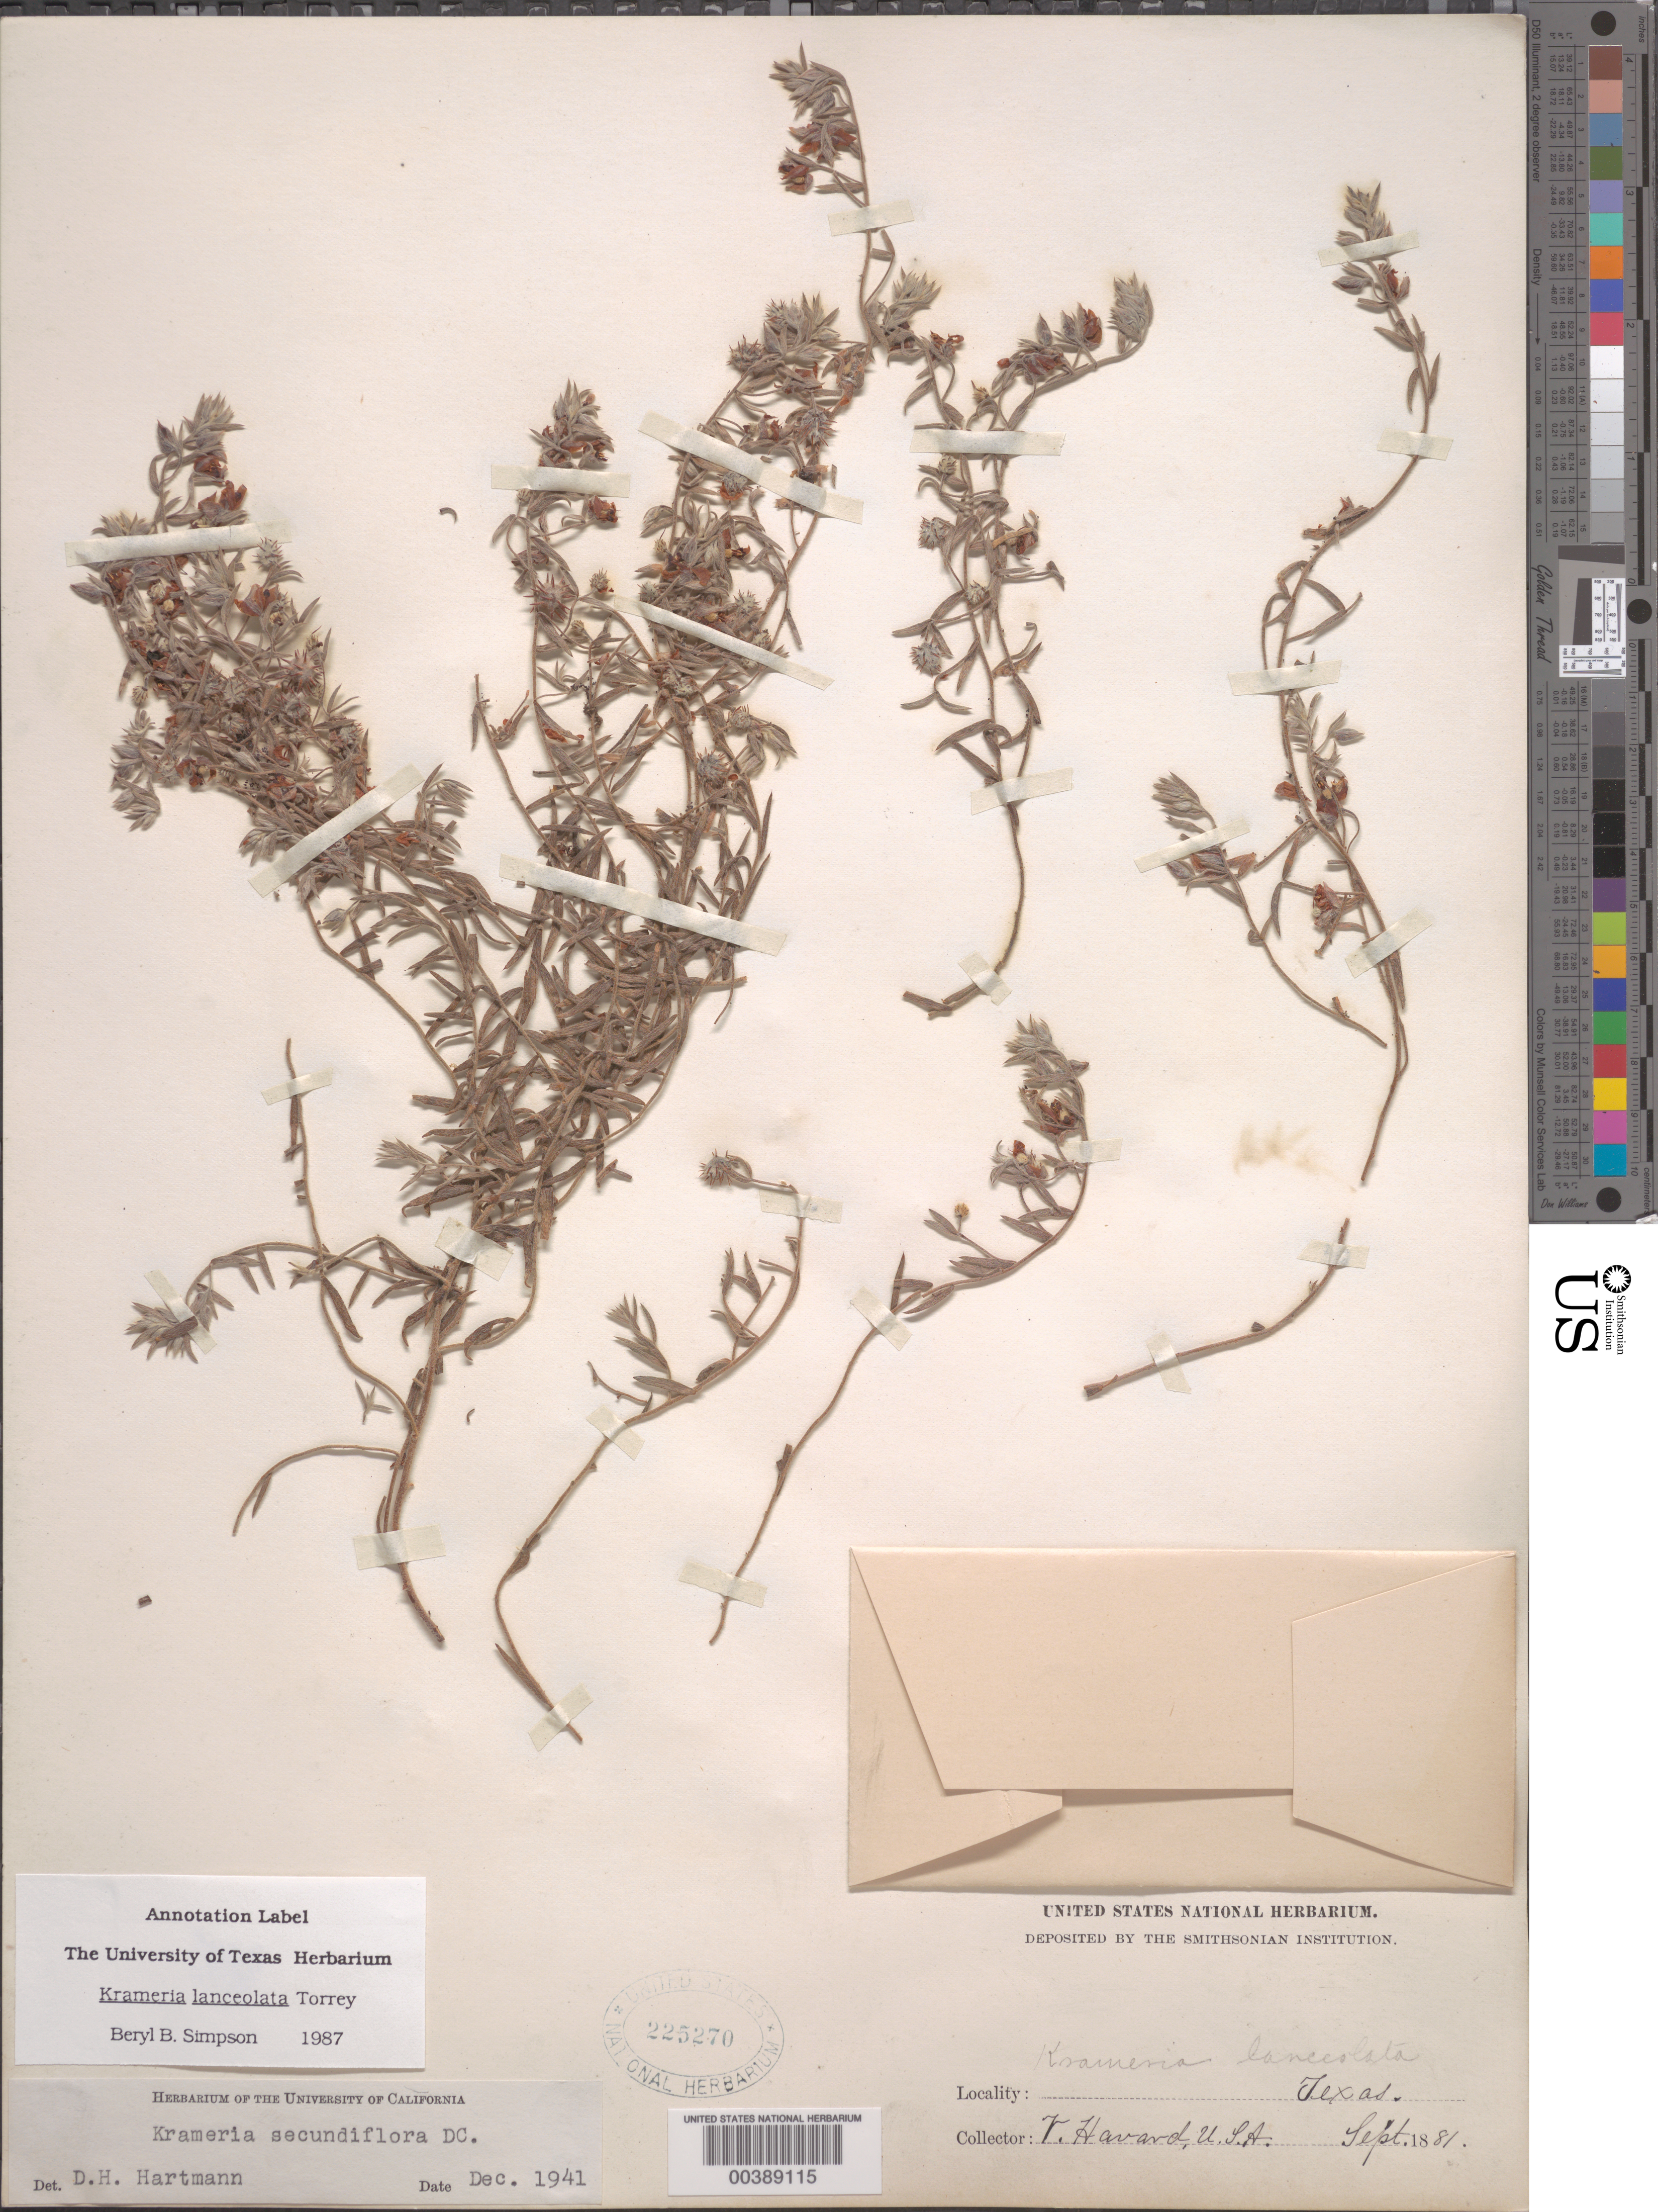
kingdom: Plantae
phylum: Tracheophyta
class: Magnoliopsida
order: Zygophyllales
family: Krameriaceae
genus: Krameria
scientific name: Krameria lanceolata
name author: Torr.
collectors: V. Havard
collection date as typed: Sep 1881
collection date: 1881-09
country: United States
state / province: Texas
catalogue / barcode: US 225270